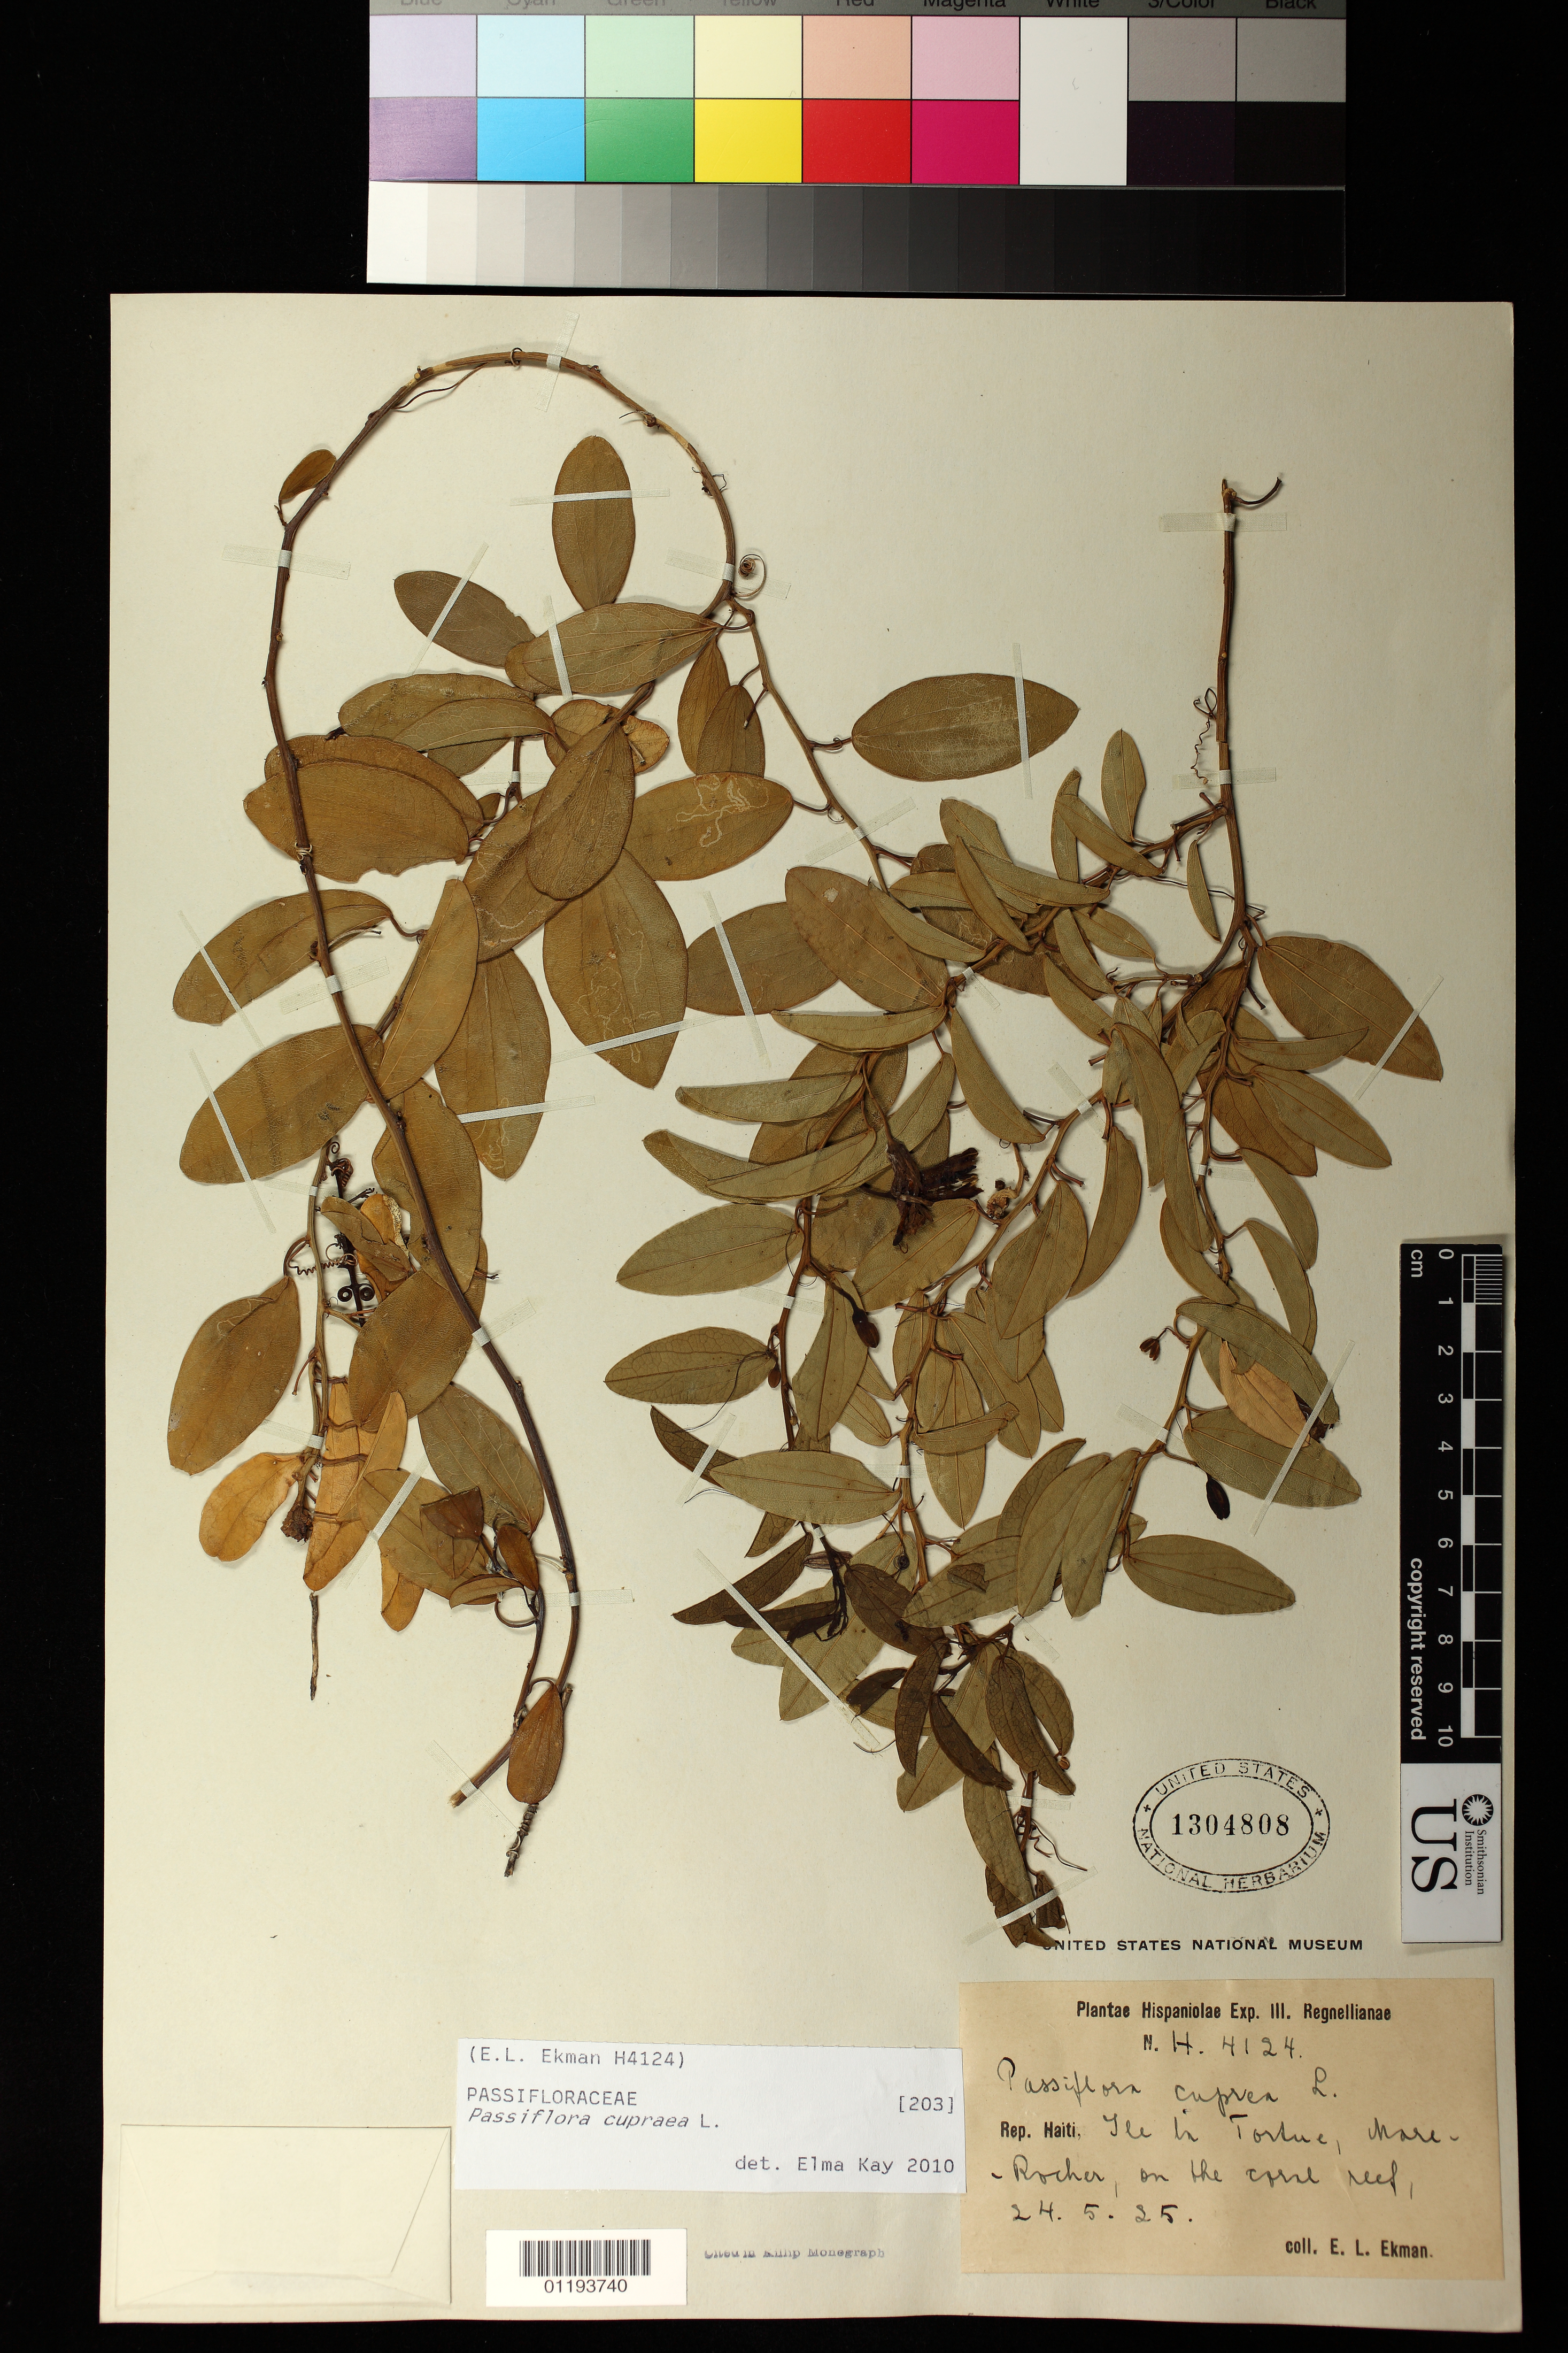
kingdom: Plantae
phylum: Tracheophyta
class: Magnoliopsida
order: Malpighiales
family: Passifloraceae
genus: Passiflora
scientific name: Passiflora cupraea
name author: L.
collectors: E. L. Ekman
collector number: H4124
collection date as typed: May 24 1925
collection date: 1925-05-24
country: Haiti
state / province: Nord-Ouest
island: Hispaniola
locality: Ile la Tortue, Mare-Rocher, on the coral reef.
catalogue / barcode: US 1304808